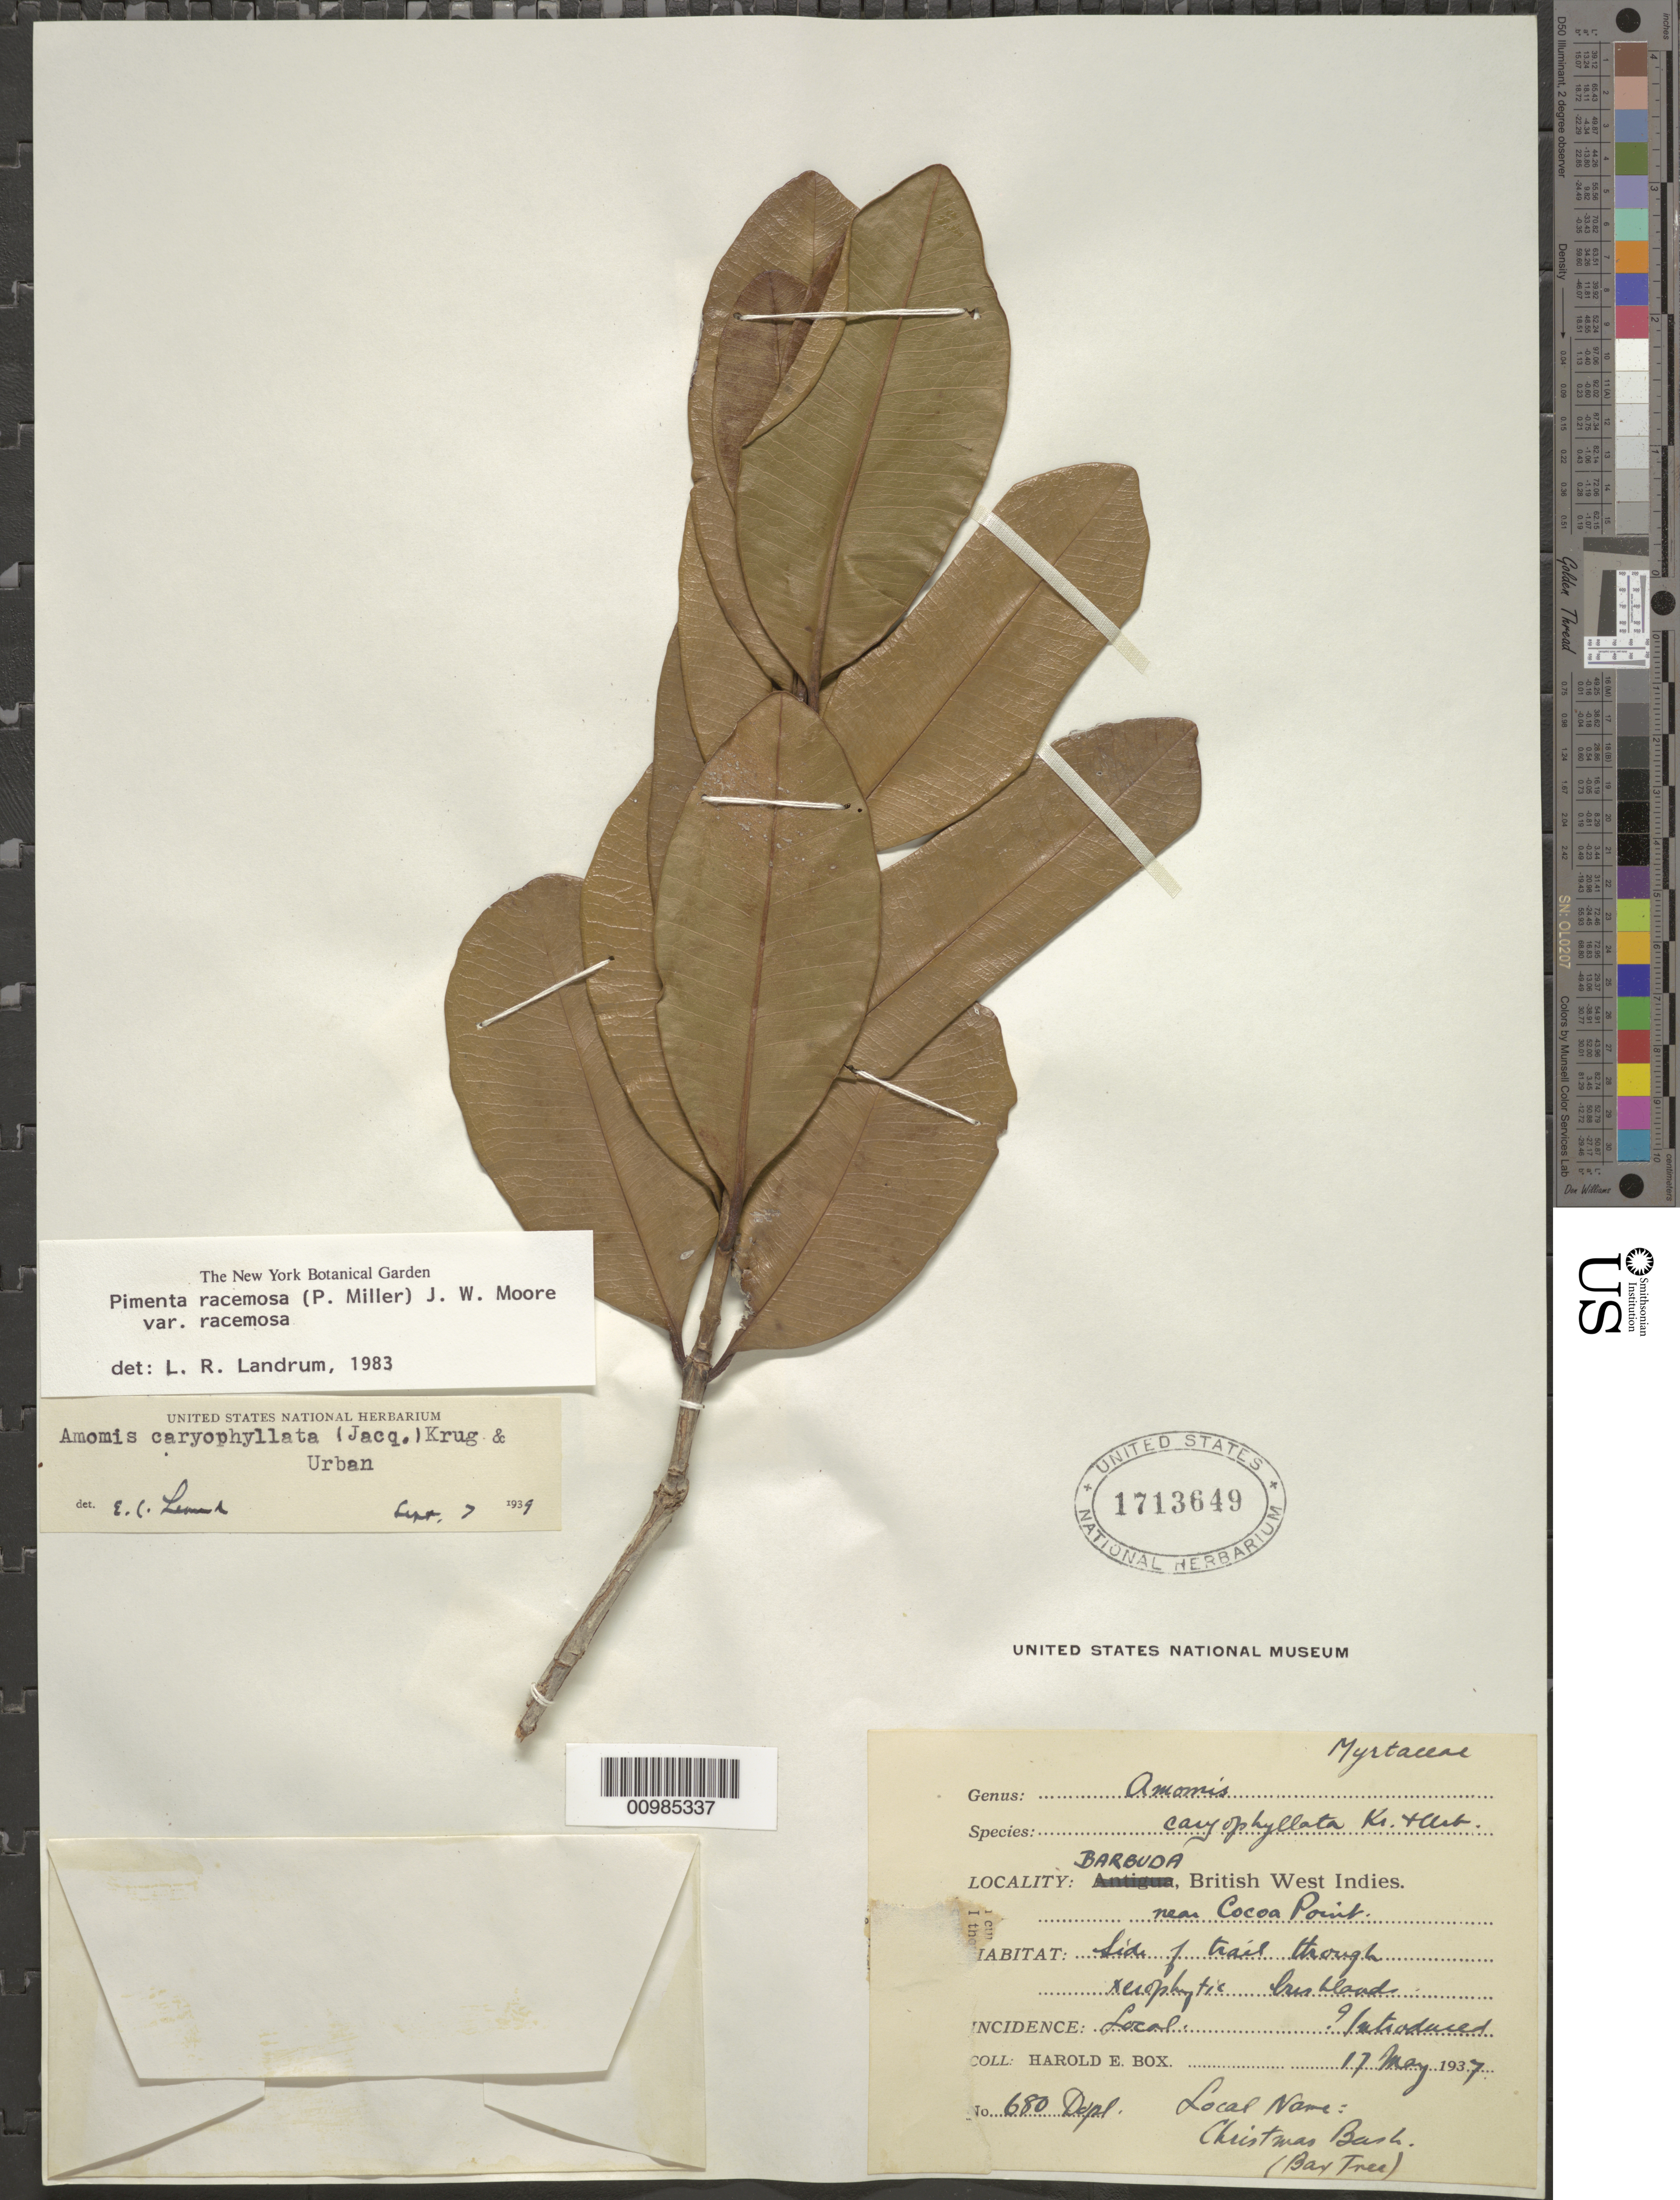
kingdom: Plantae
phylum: Tracheophyta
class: Magnoliopsida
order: Myrtales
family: Myrtaceae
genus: Pimenta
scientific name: Pimenta racemosa var. racemosa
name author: (Mill.) J.W. Moore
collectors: H. E. Box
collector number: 680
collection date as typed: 17 May 1937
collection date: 1937-05-17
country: Antigua and Barbuda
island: Barbuda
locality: Near Cocoa Point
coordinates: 0 N, 0 E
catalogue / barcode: US 1713649